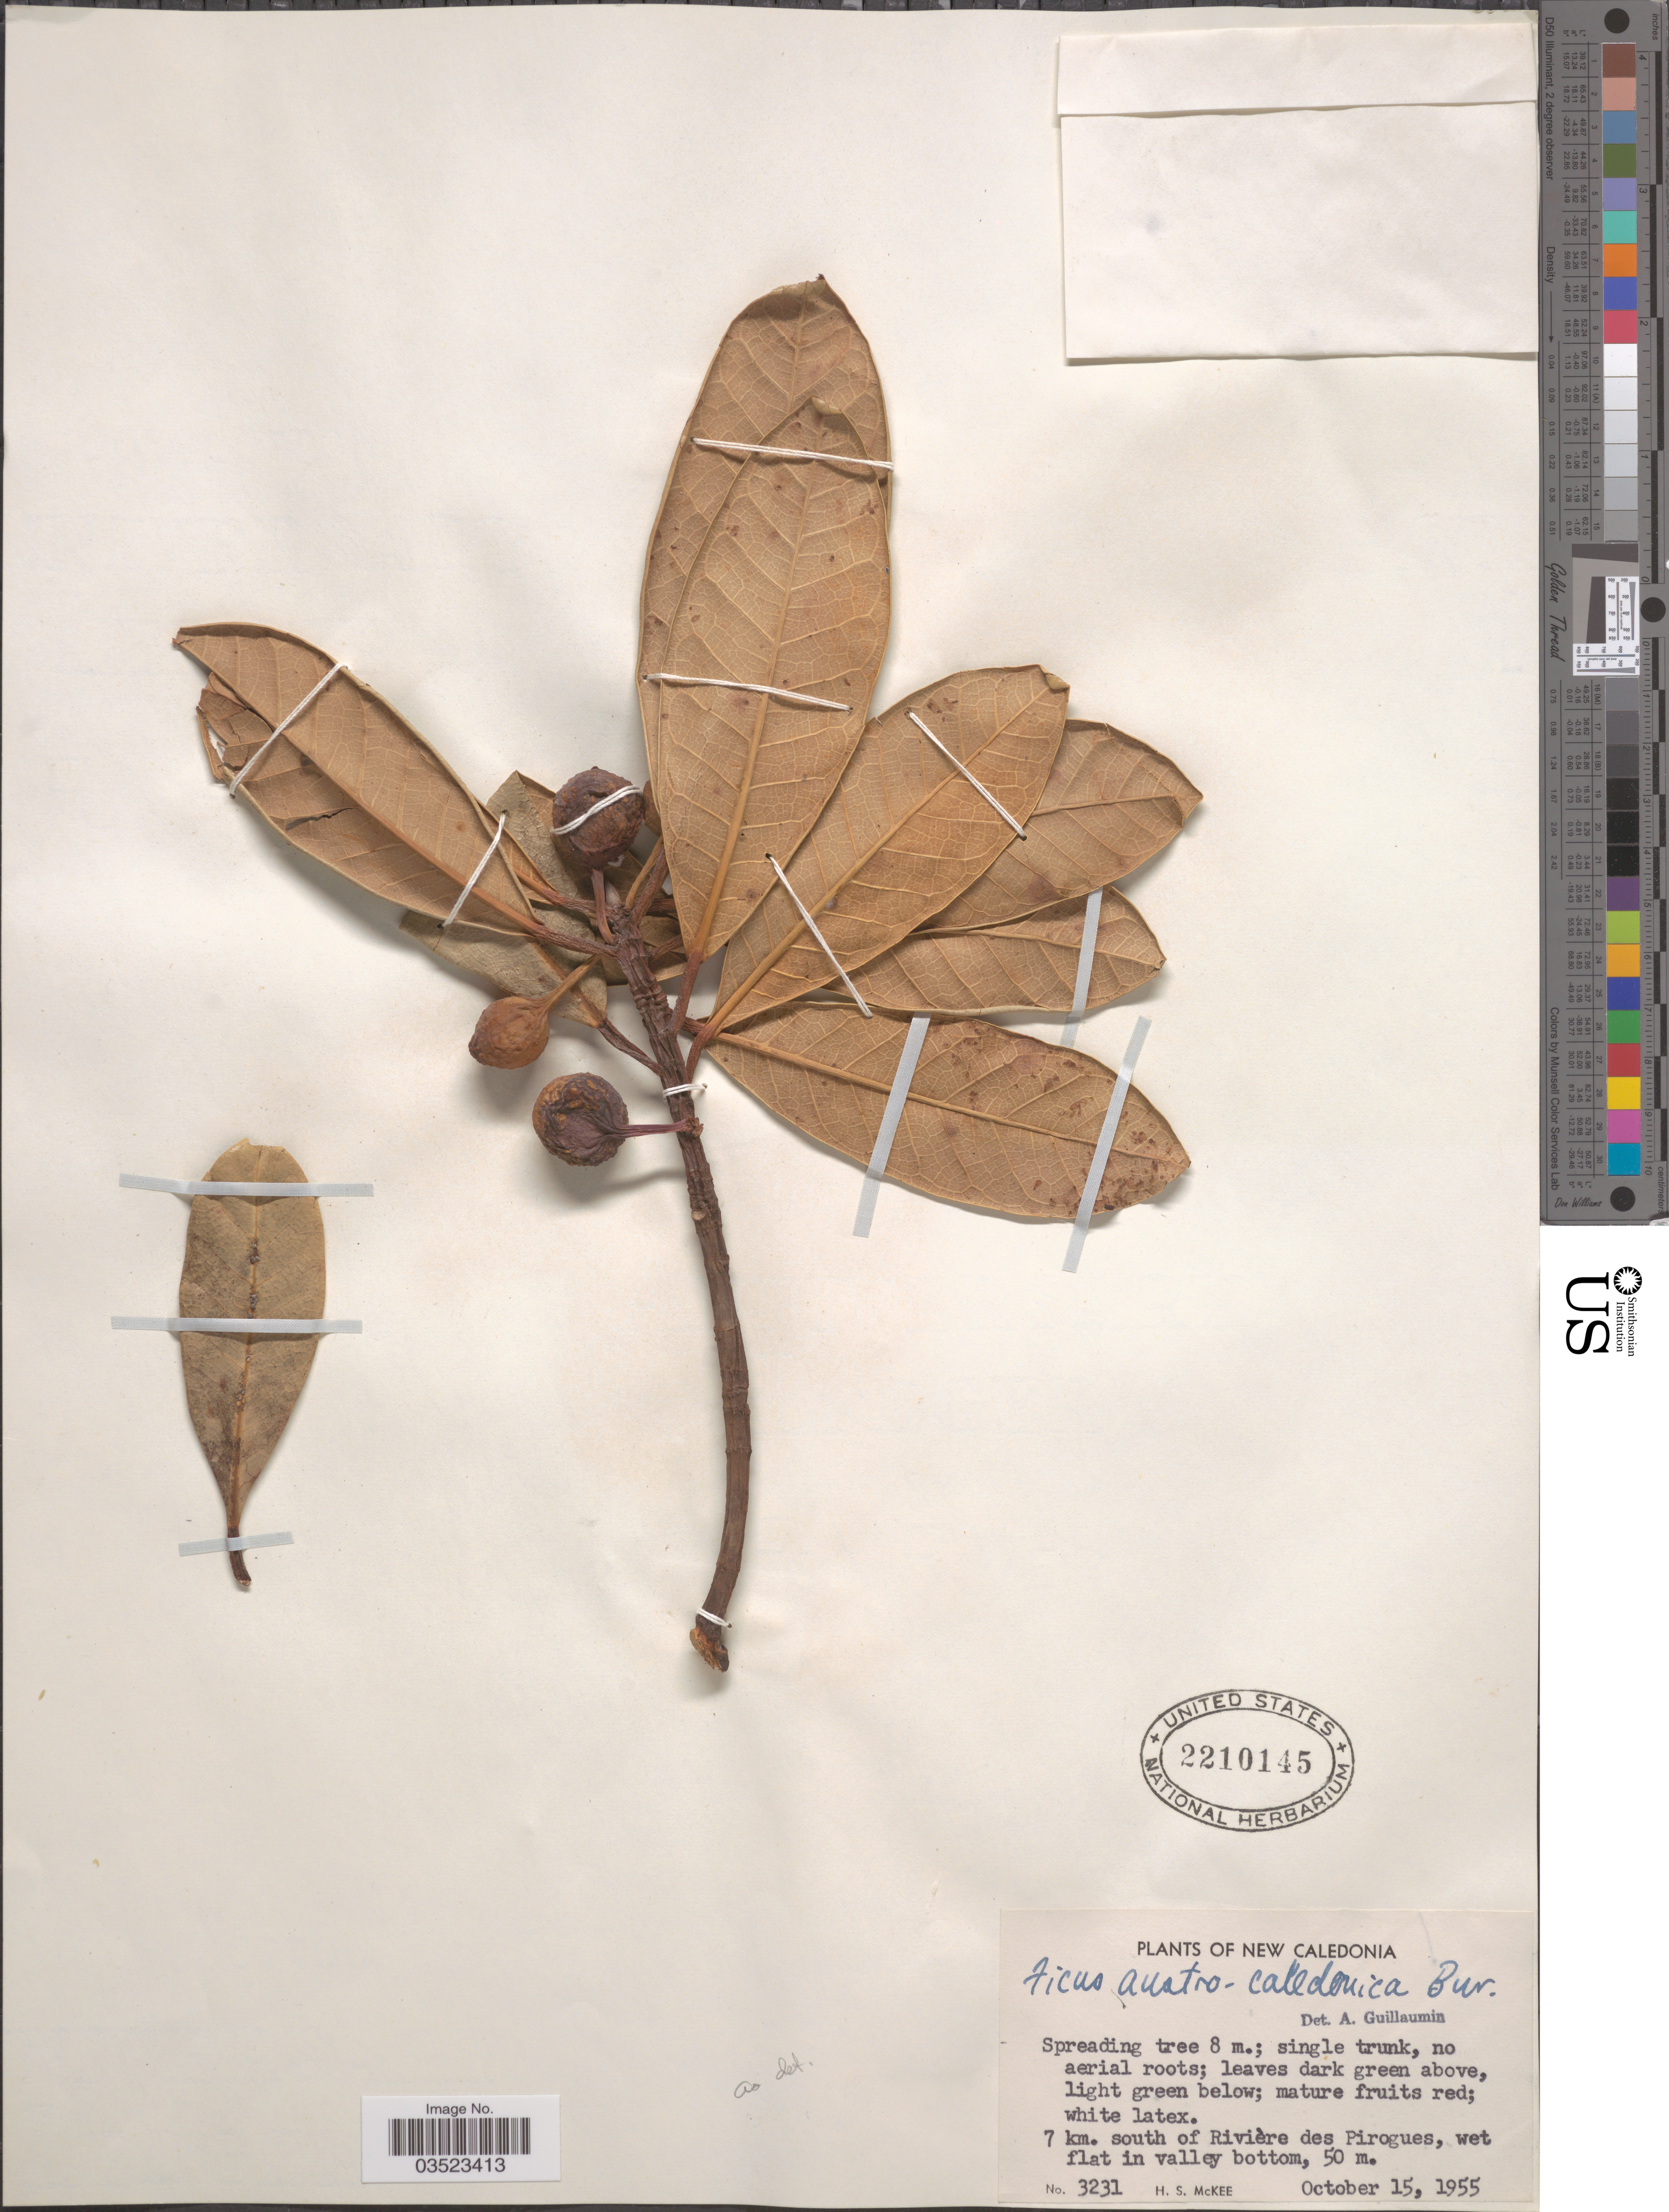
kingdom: Plantae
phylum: Tracheophyta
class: Magnoliopsida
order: Rosales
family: Moraceae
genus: Ficus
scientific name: Ficus austrocaledonica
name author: Bureau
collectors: H. S. McKee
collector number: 3231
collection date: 1955-10-15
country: New Caledonia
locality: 7 km. south of Rivière des Pirogues, wet flat in valley bottom.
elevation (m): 50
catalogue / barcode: US 2210145